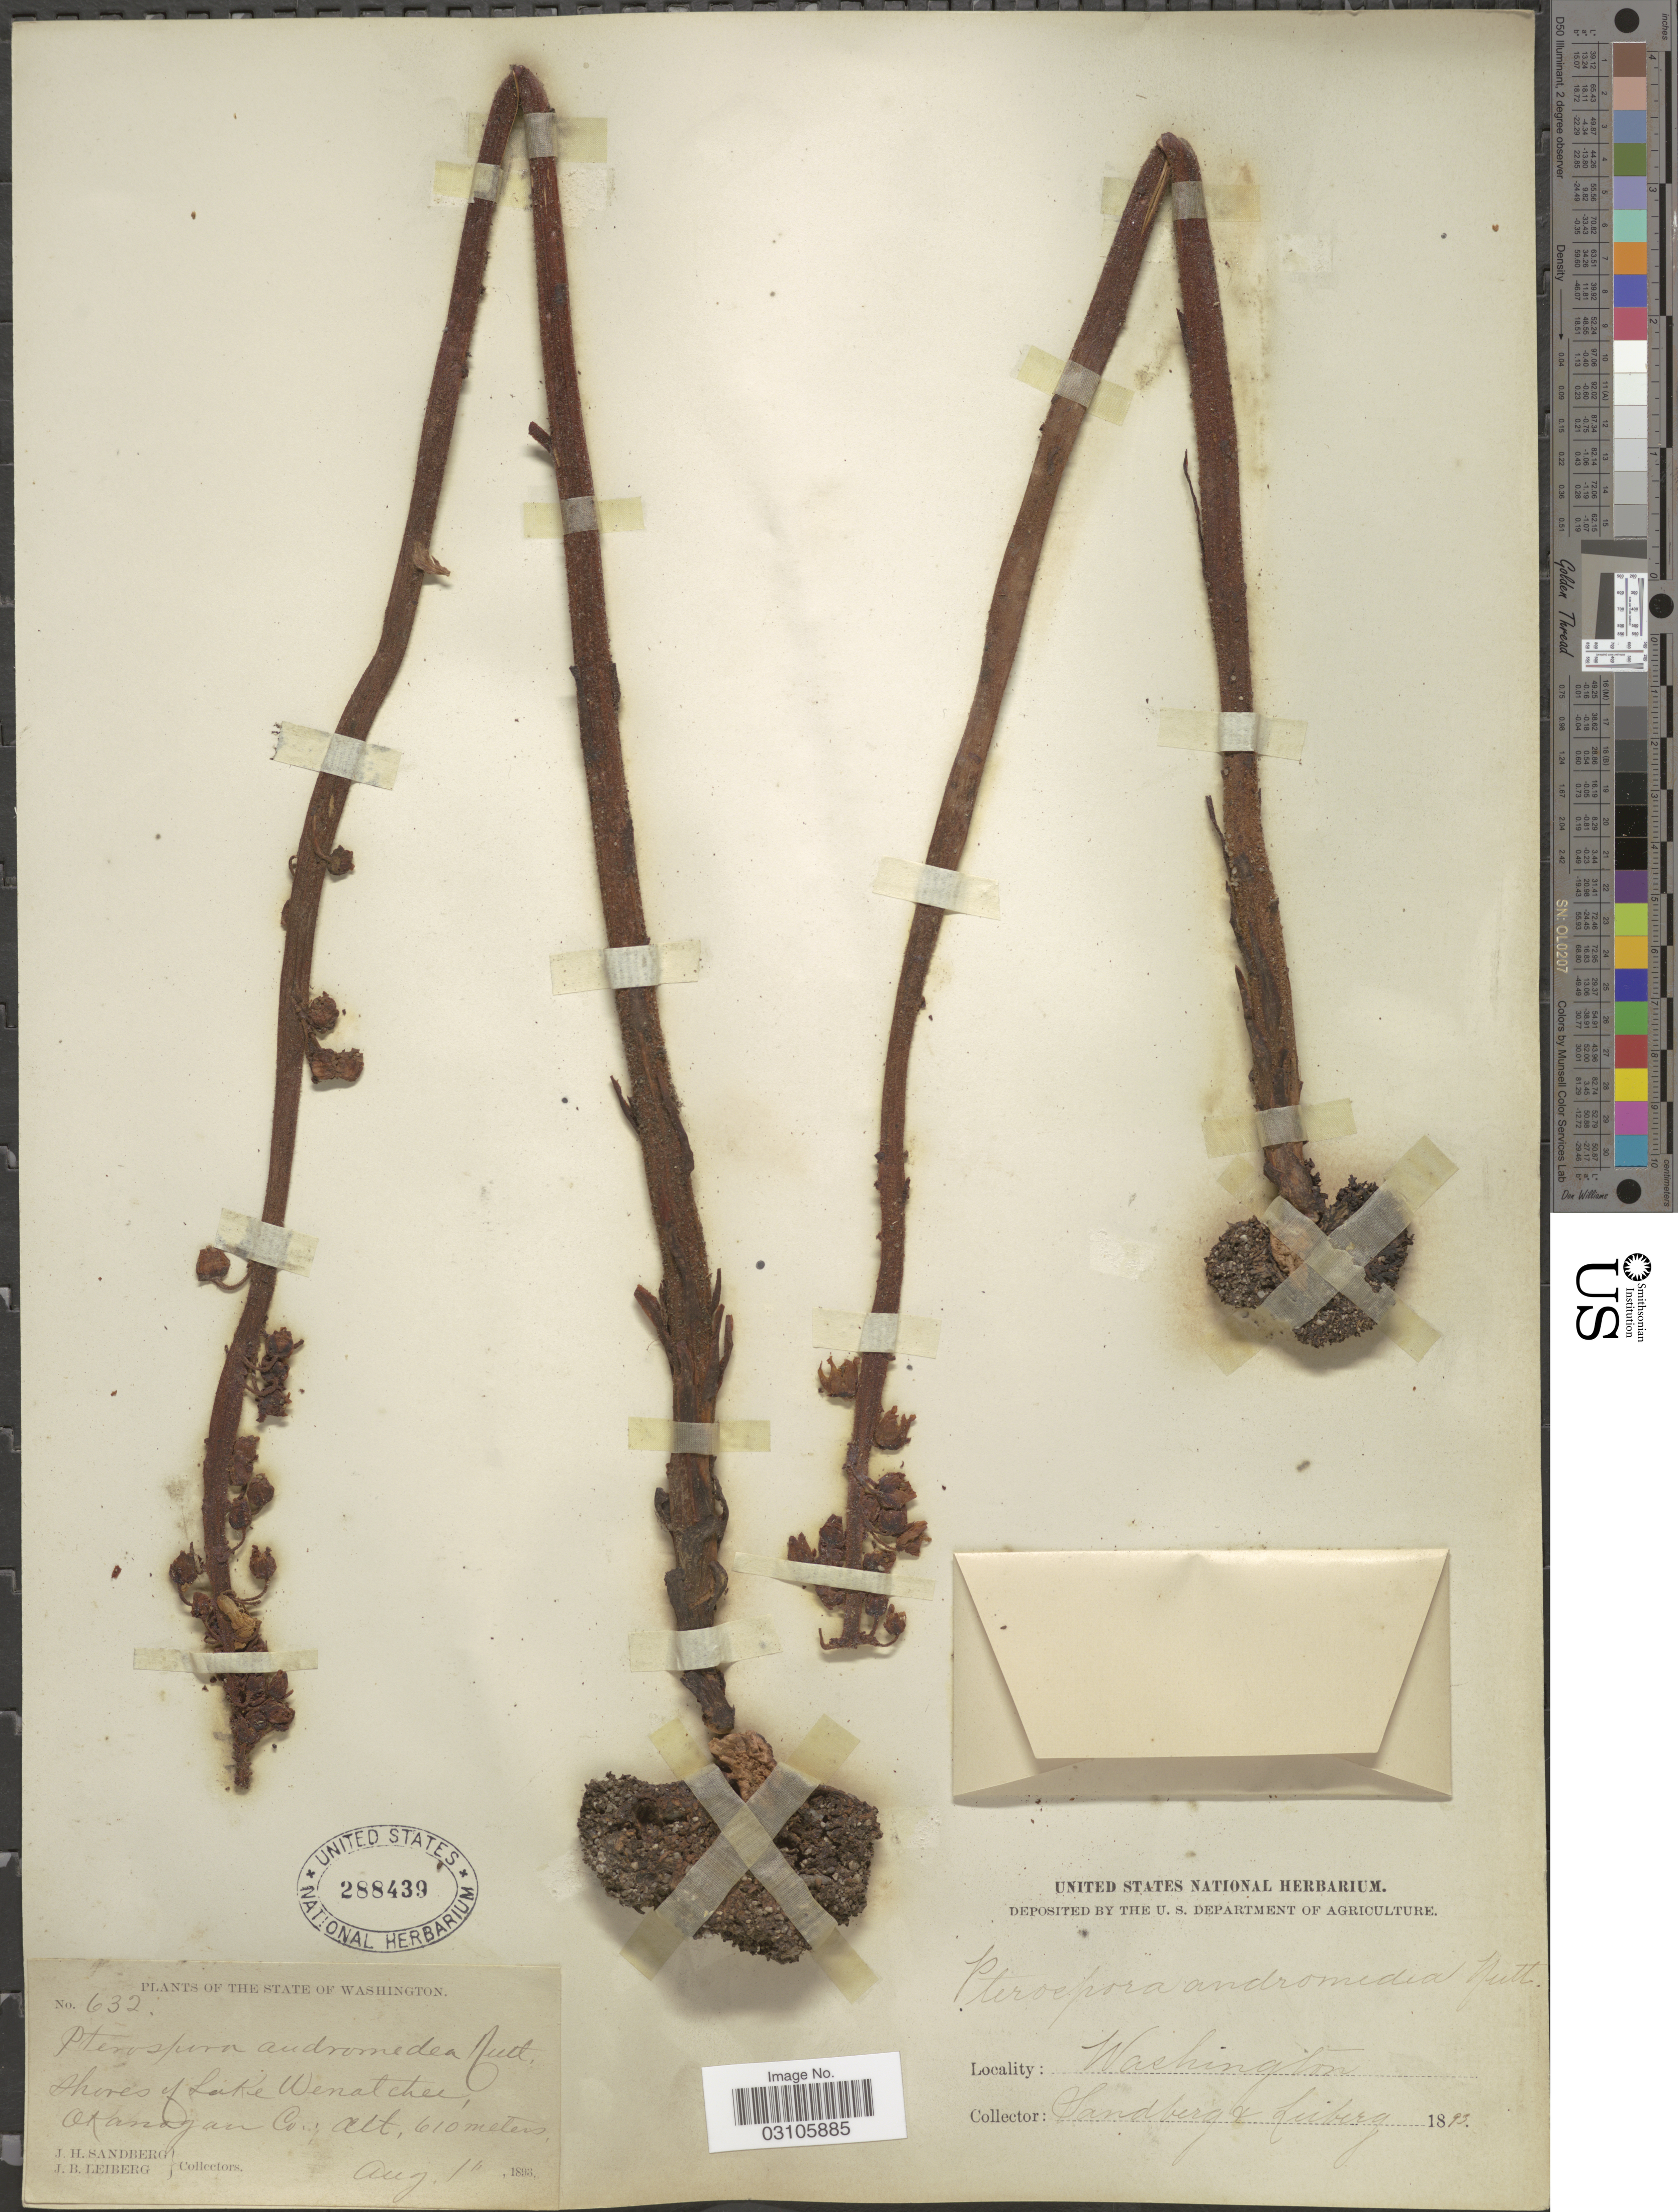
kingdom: Plantae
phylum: Tracheophyta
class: Magnoliopsida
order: Ericales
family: Ericaceae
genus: Pterospora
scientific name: Pterospora andromedea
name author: Nutt.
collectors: J. H. Sandberg & J. B. Leiberg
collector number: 632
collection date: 1893-08-10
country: United States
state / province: Washington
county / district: Okanogan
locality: Shore of Lake Wenatchee, Okanogan Co.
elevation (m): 610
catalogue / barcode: US 288439